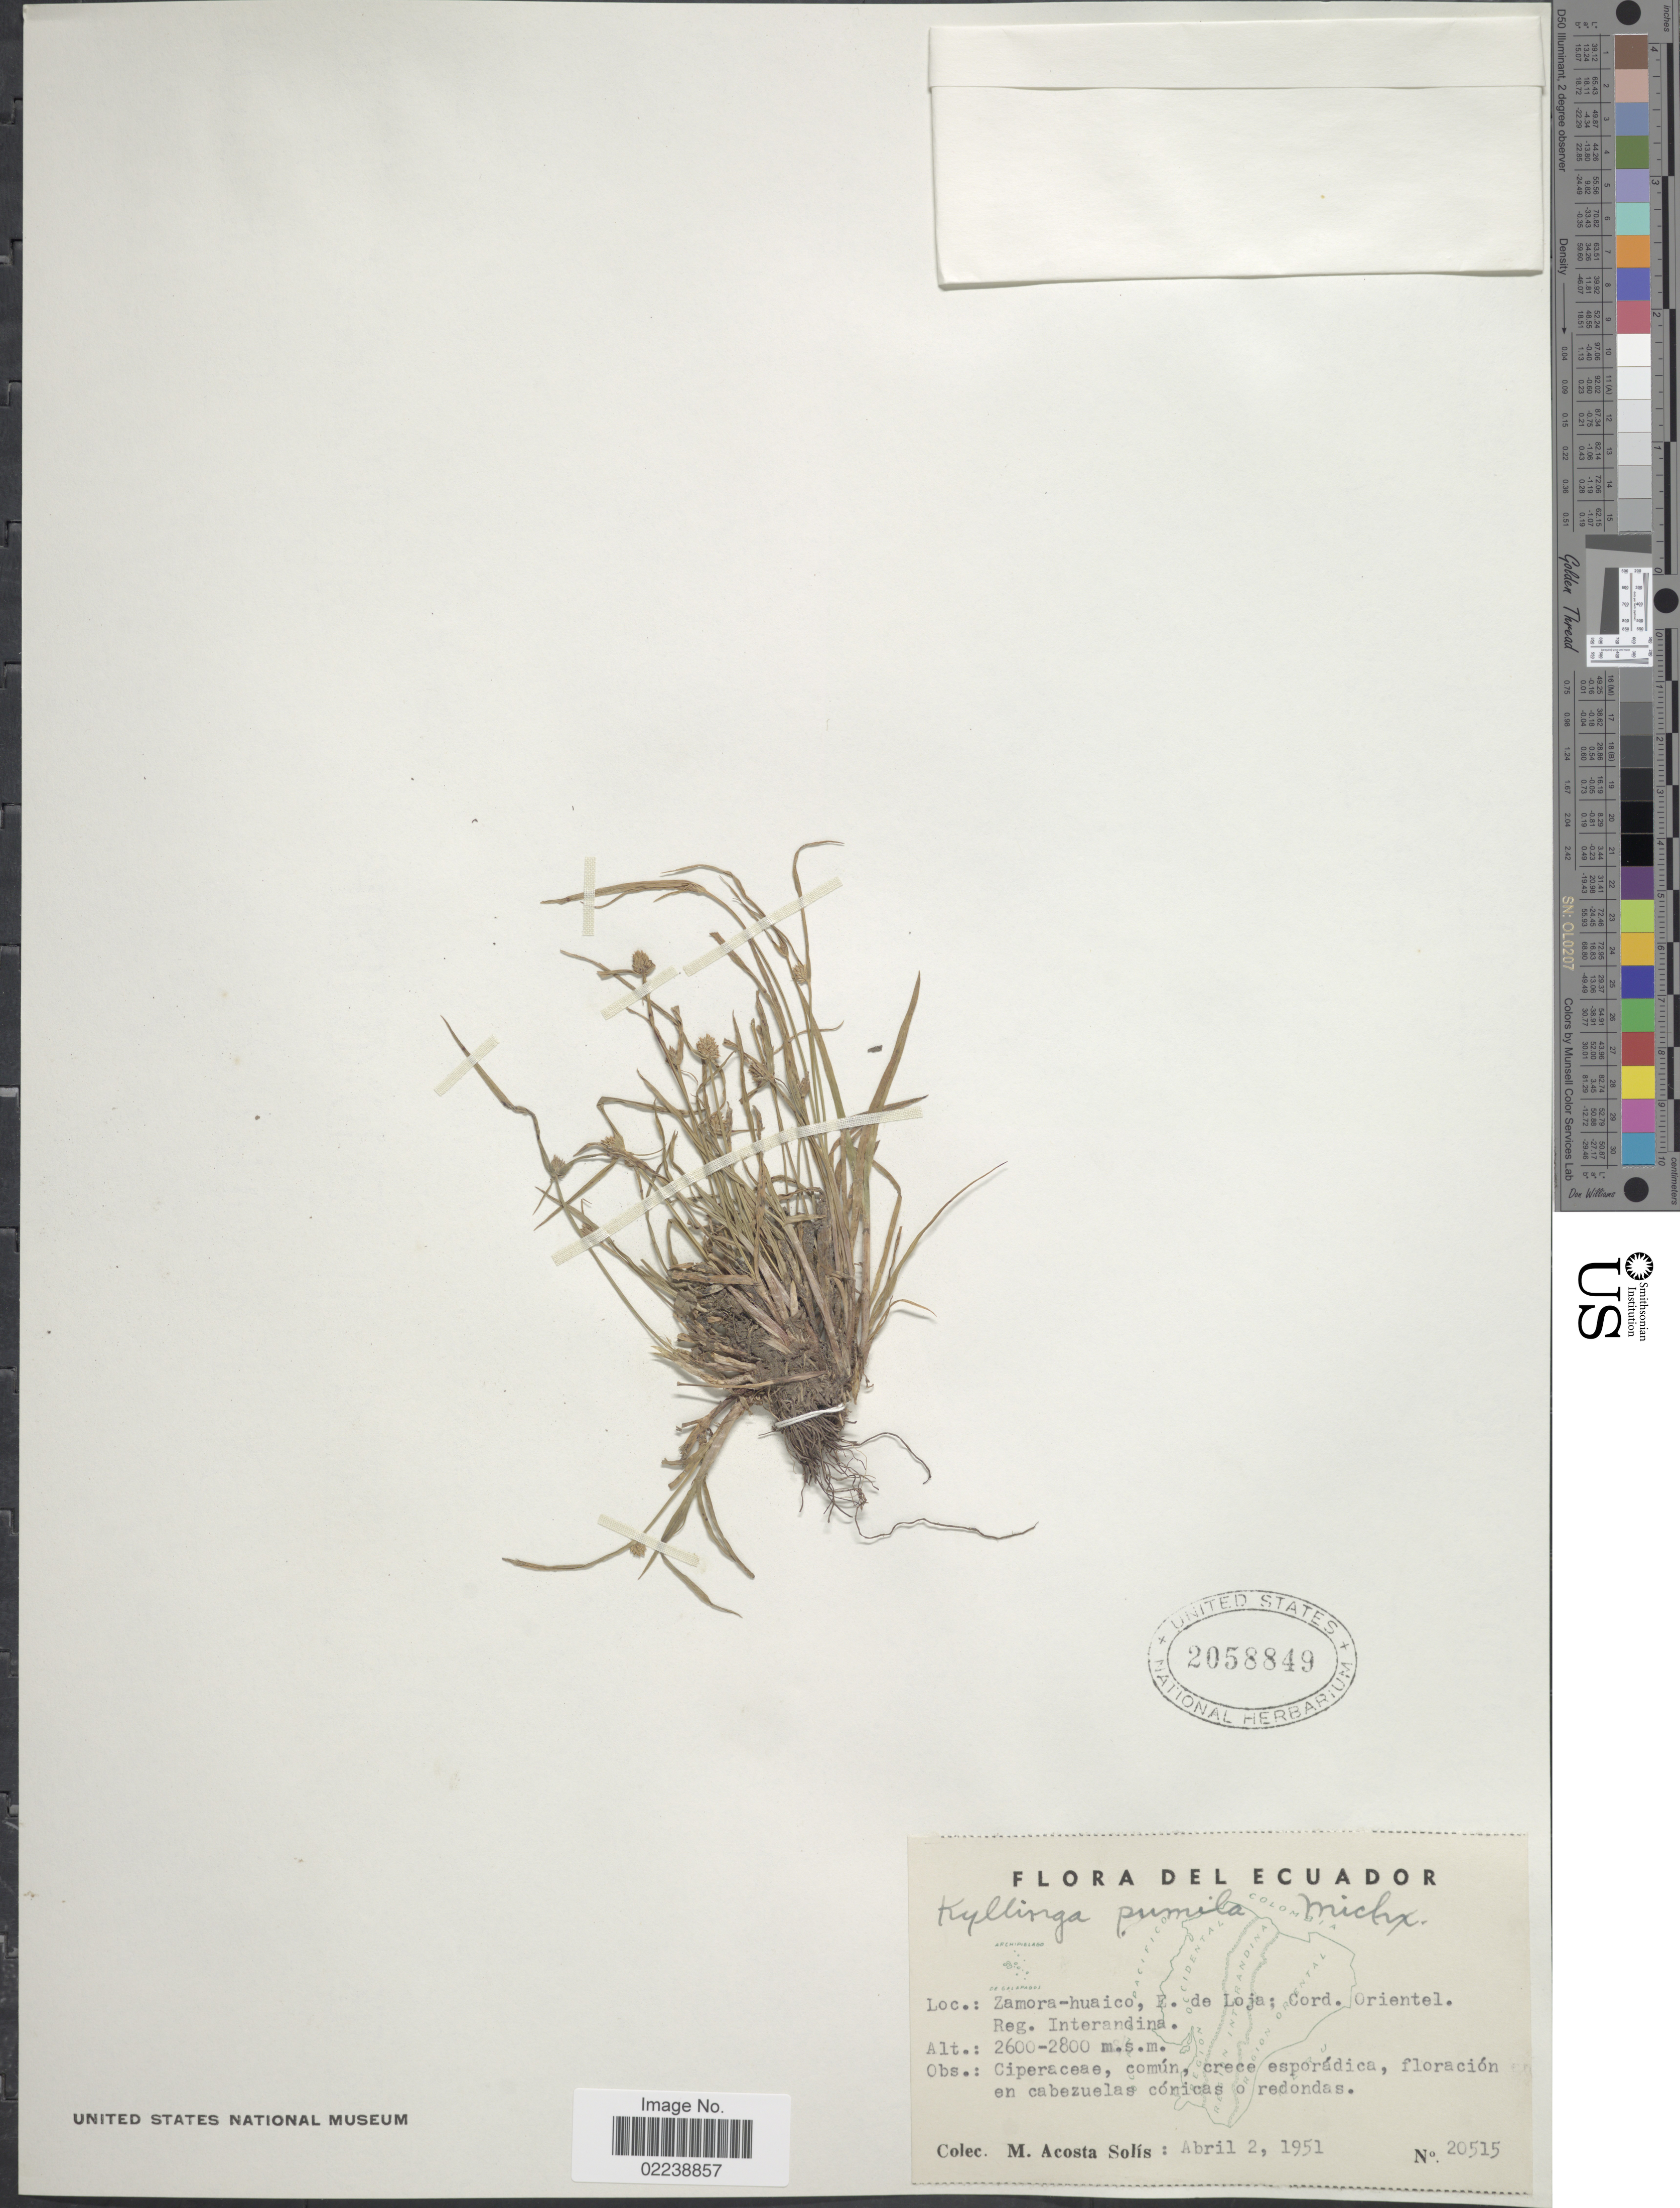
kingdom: Plantae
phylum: Tracheophyta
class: Liliopsida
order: Poales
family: Cyperaceae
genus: Cyperus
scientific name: Cyperus hortensis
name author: (Salzm. ex Steud.) Dorr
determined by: Strong, M. T., (US), Smithsonian Institution - National Museum of Natural History (UNITED STATES)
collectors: M. Acosta Solis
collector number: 20515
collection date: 1951-04-02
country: Ecuador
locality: Zamora-huaico, E. de Loja; Cord. Orientel. Reg. Interandina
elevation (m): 2600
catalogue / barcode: US 2058849